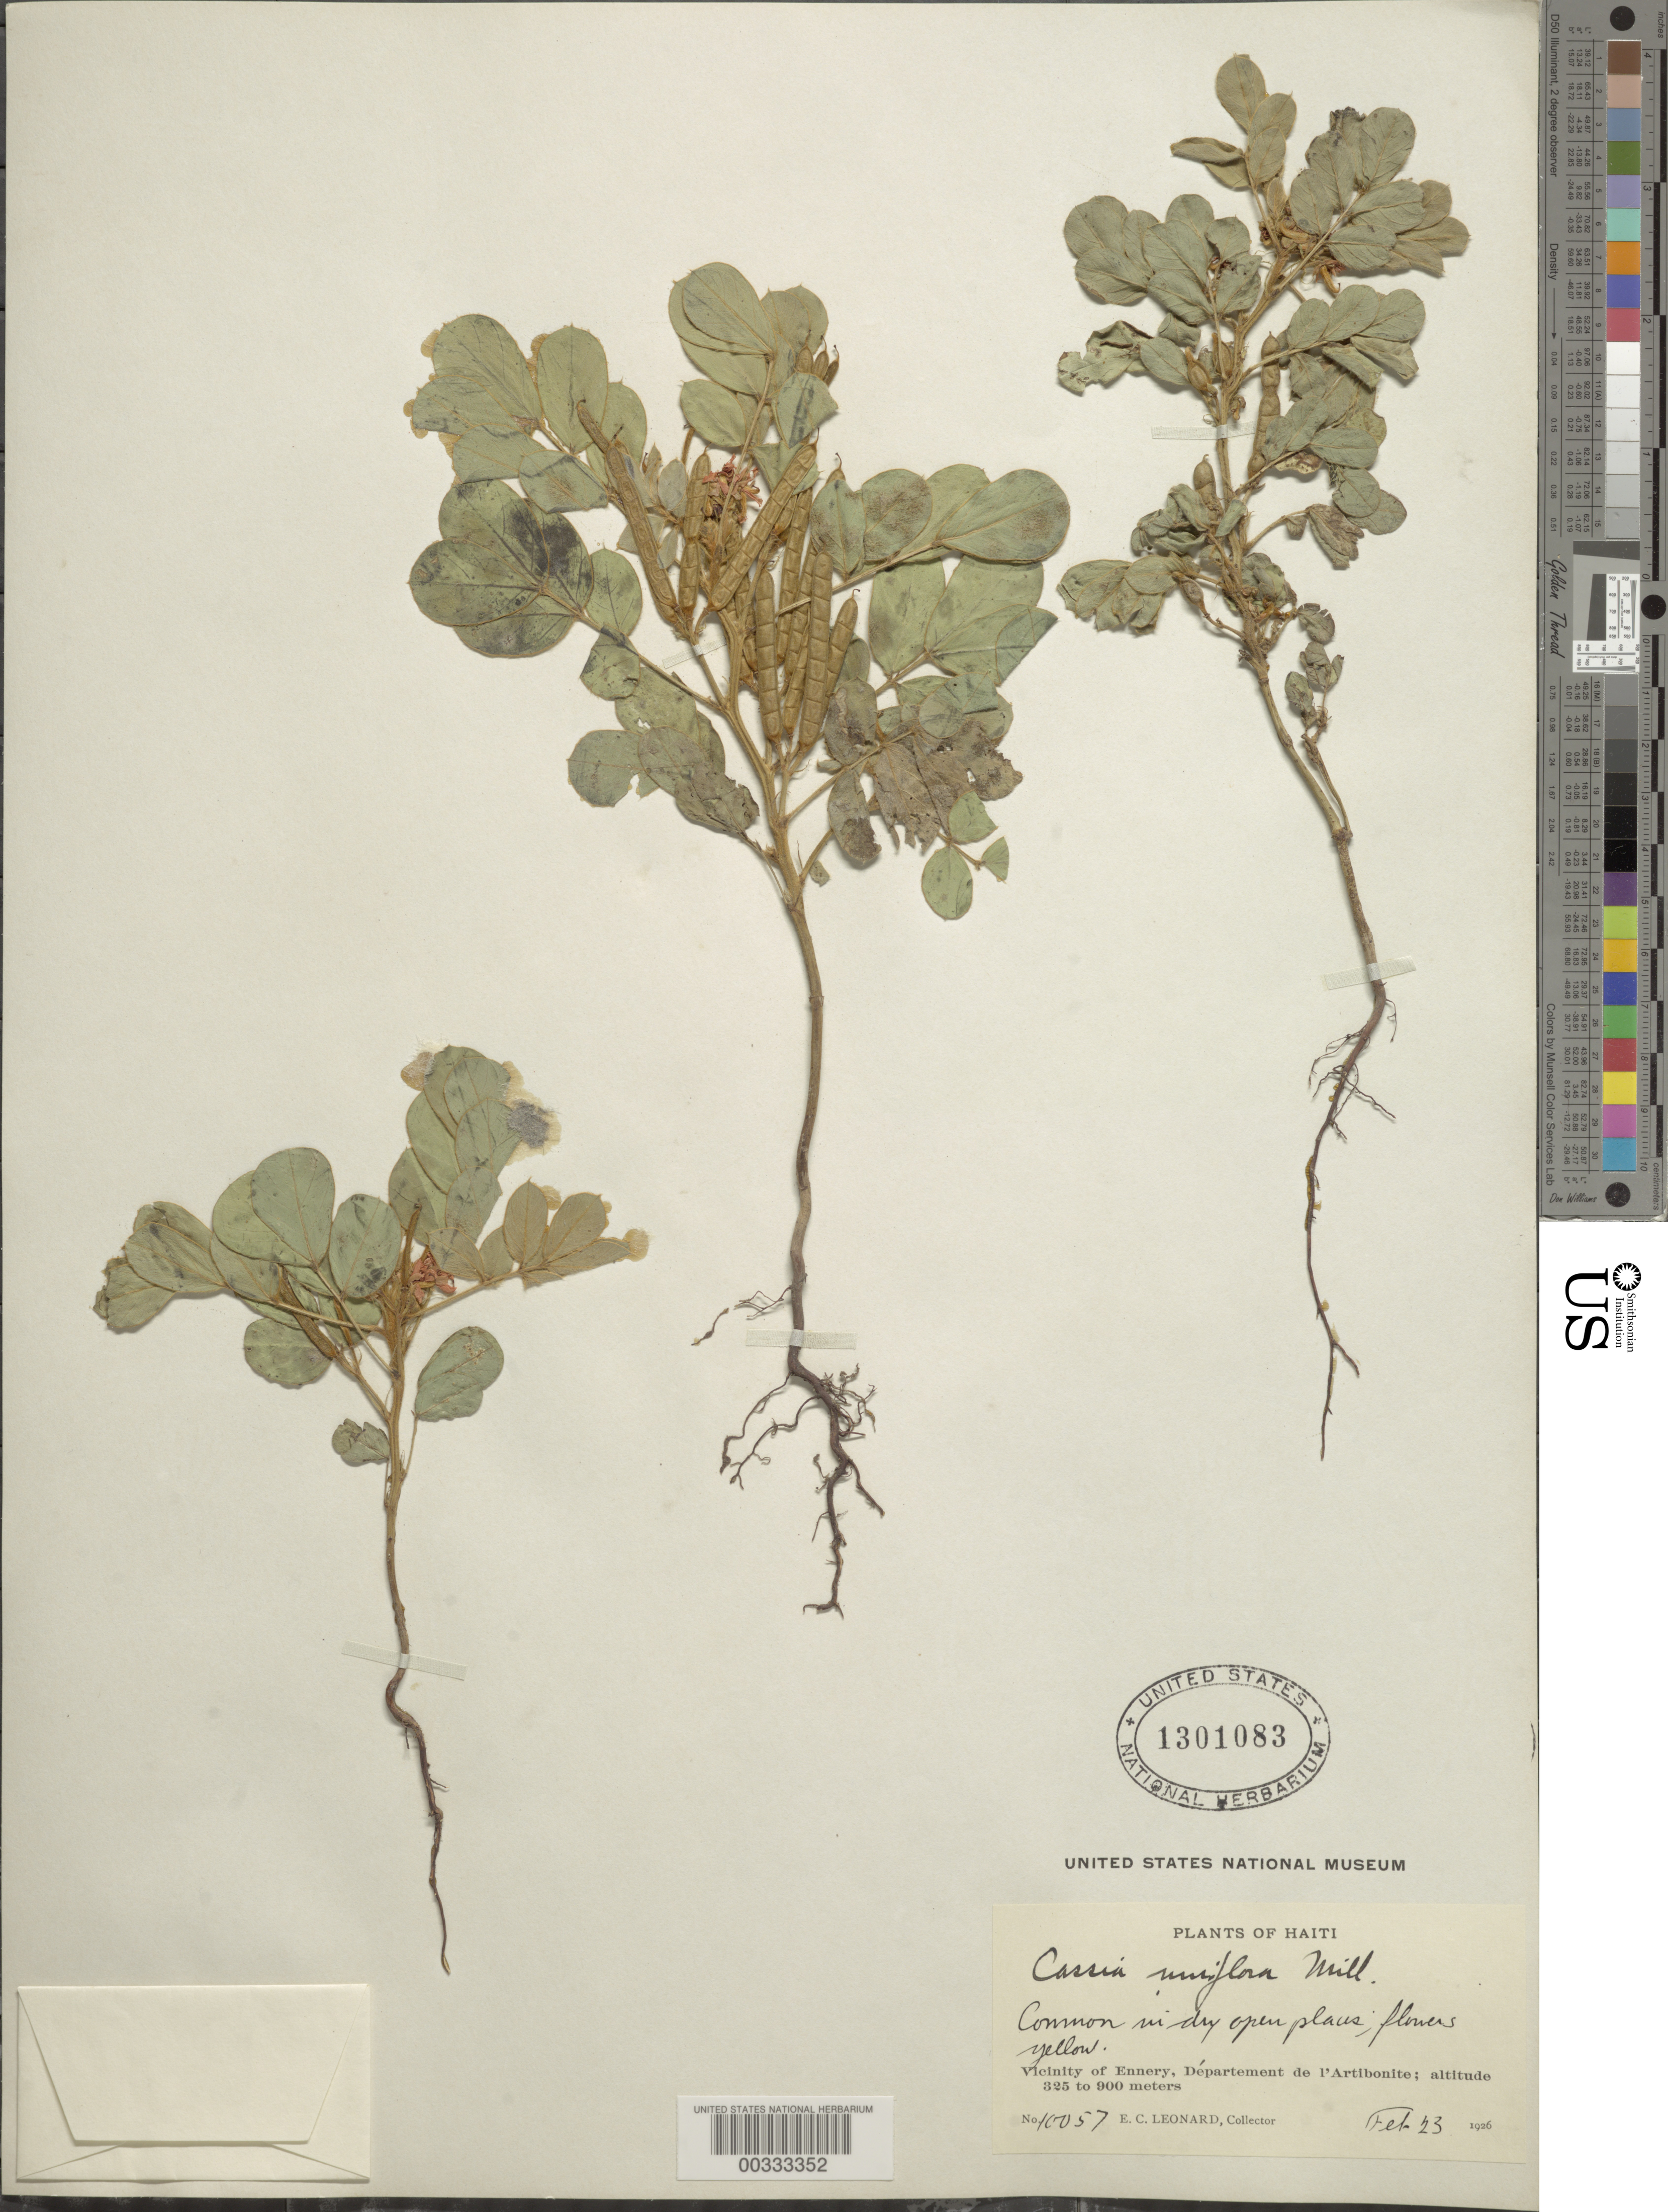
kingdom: Plantae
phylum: Tracheophyta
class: Magnoliopsida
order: Fabales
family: Fabaceae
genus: Senna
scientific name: Senna uniflora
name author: (Mill.) H.S. Irwin & Barneby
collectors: E. C. Leonard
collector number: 10057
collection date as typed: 23 Feb 1926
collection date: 1926-02-23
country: Haiti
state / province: Artibonite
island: Hispaniola Island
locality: Vicinity of ennery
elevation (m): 325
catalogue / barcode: US 1301083